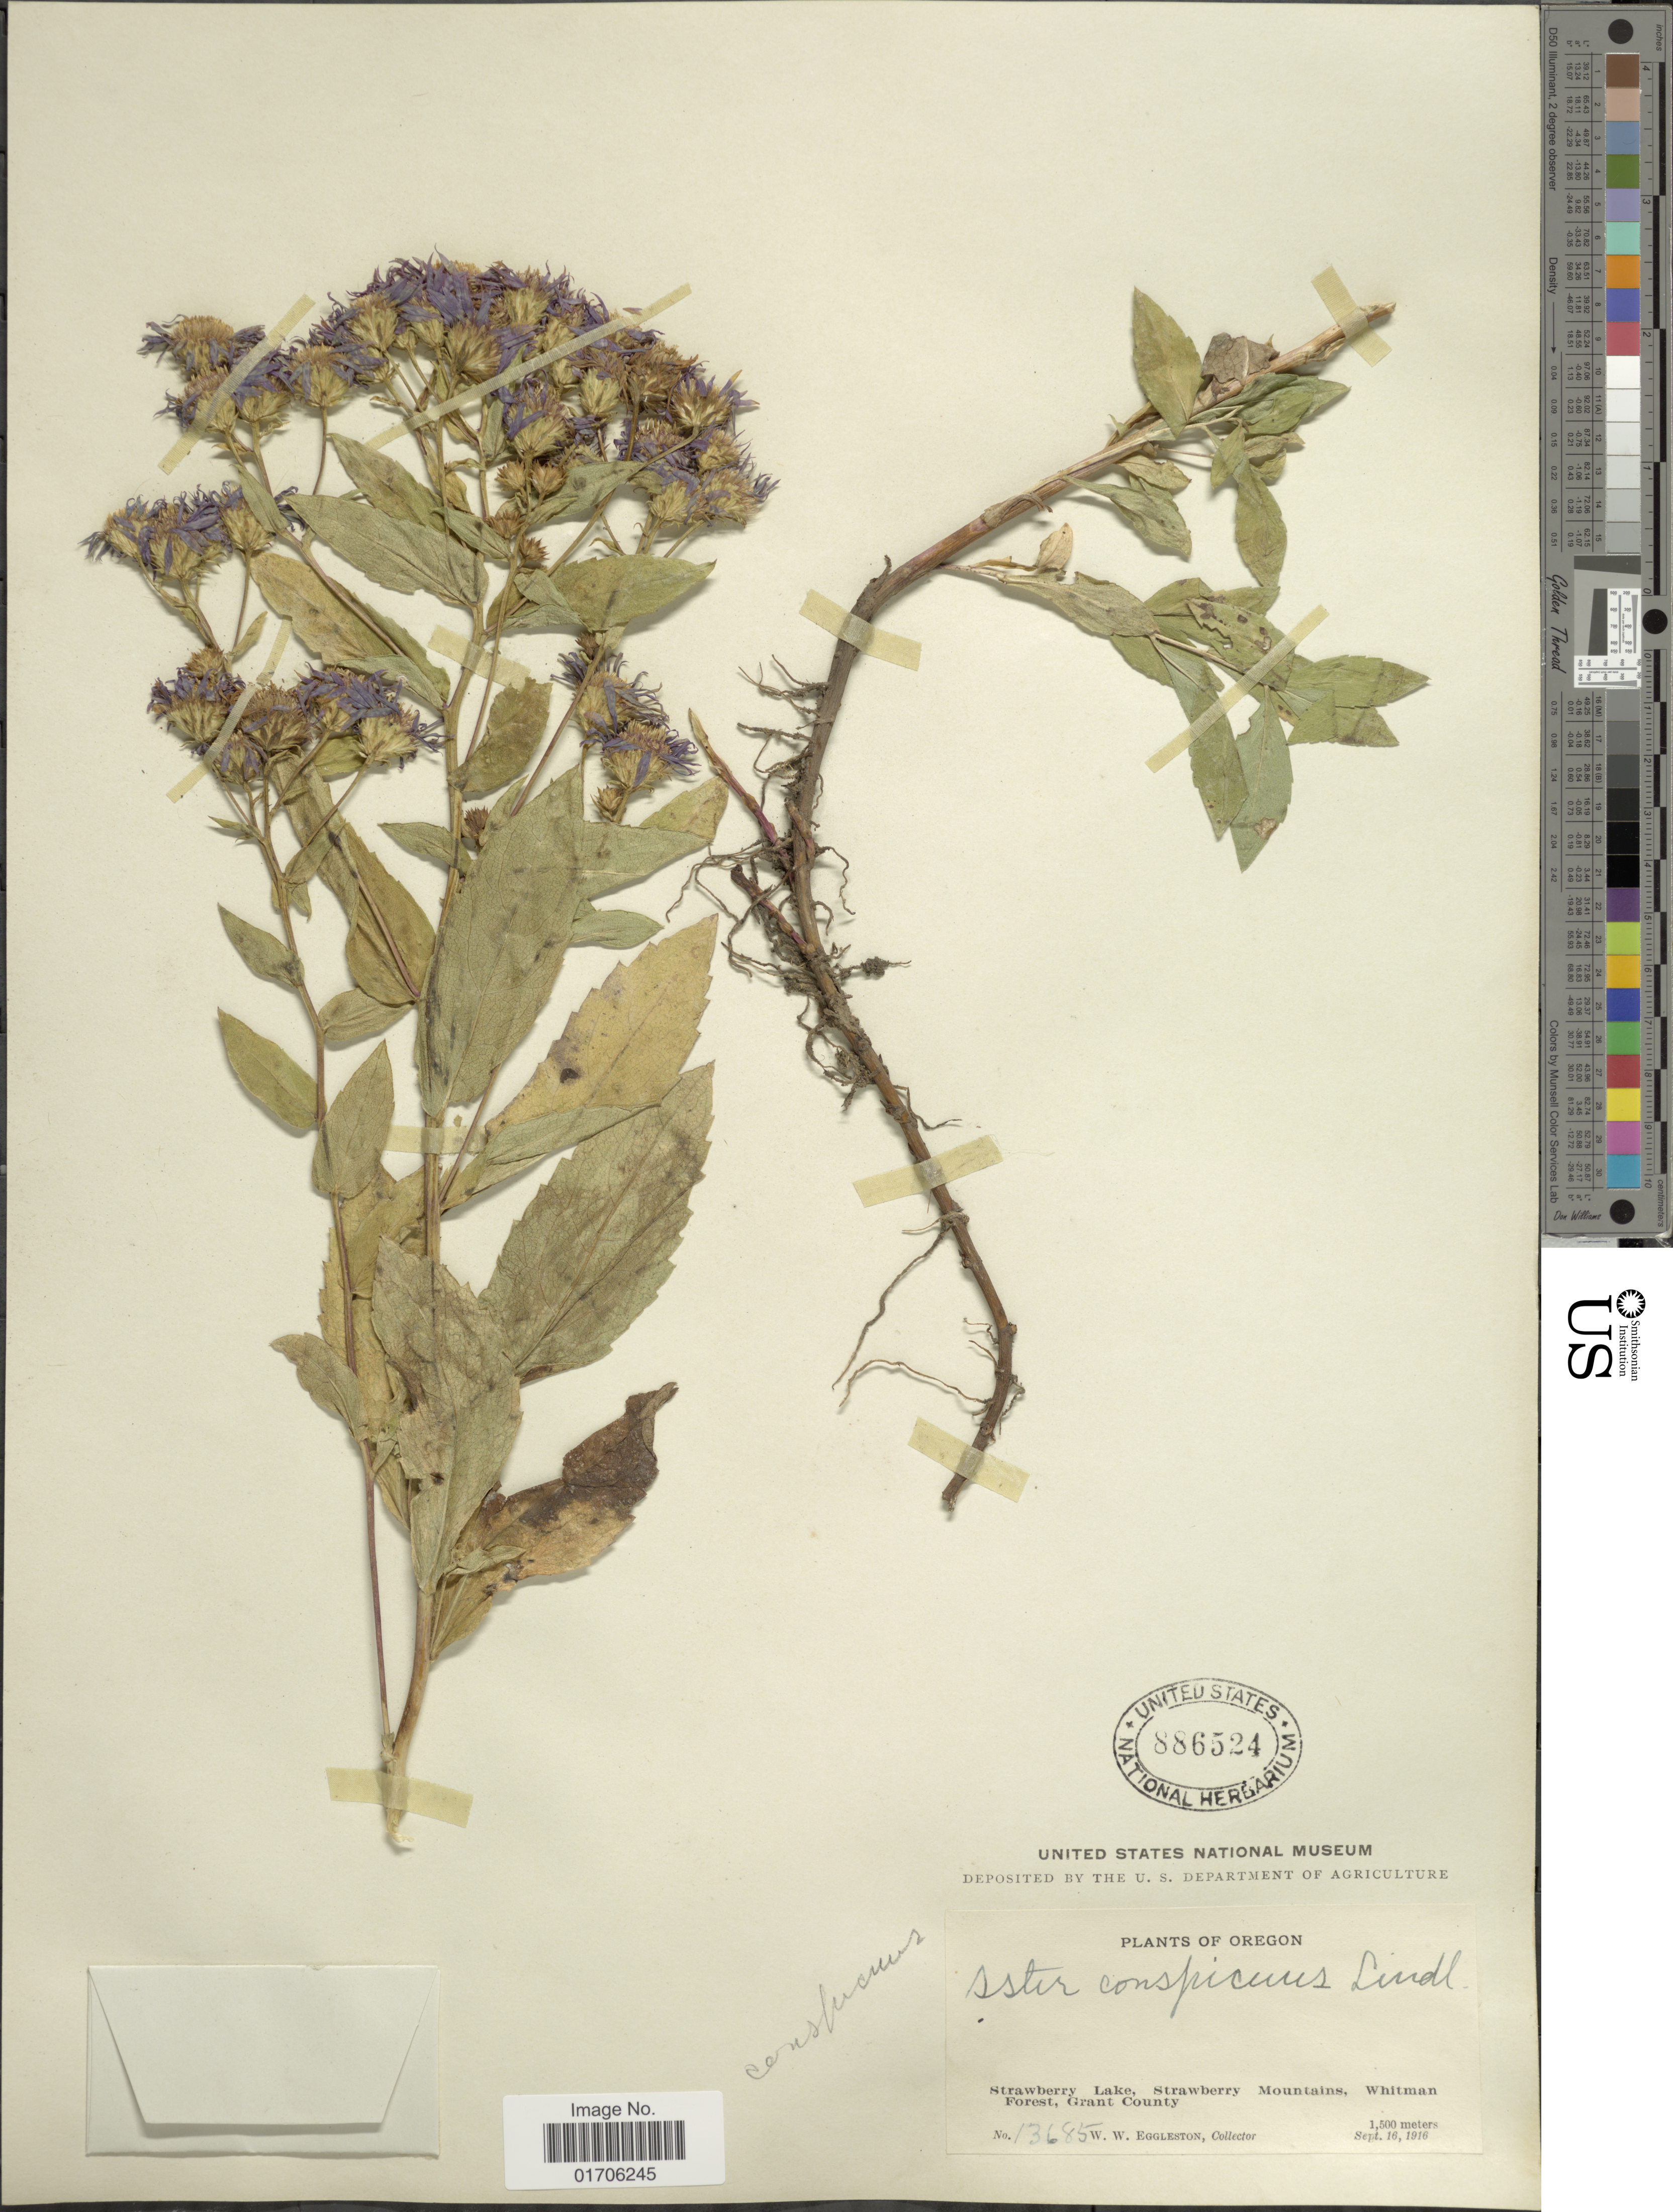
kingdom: Plantae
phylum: Tracheophyta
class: Magnoliopsida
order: Asterales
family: Asteraceae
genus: Eurybia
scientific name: Eurybia conspicua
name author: (Lindl.) G.L. Nesom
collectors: W. W. Eggleston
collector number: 13685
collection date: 1916-09-16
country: United States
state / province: Oregon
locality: Oregon. Strawberry Lake, Strawberry Mountains, Whitman Forest, Grant County.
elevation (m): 1500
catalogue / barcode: US 886524